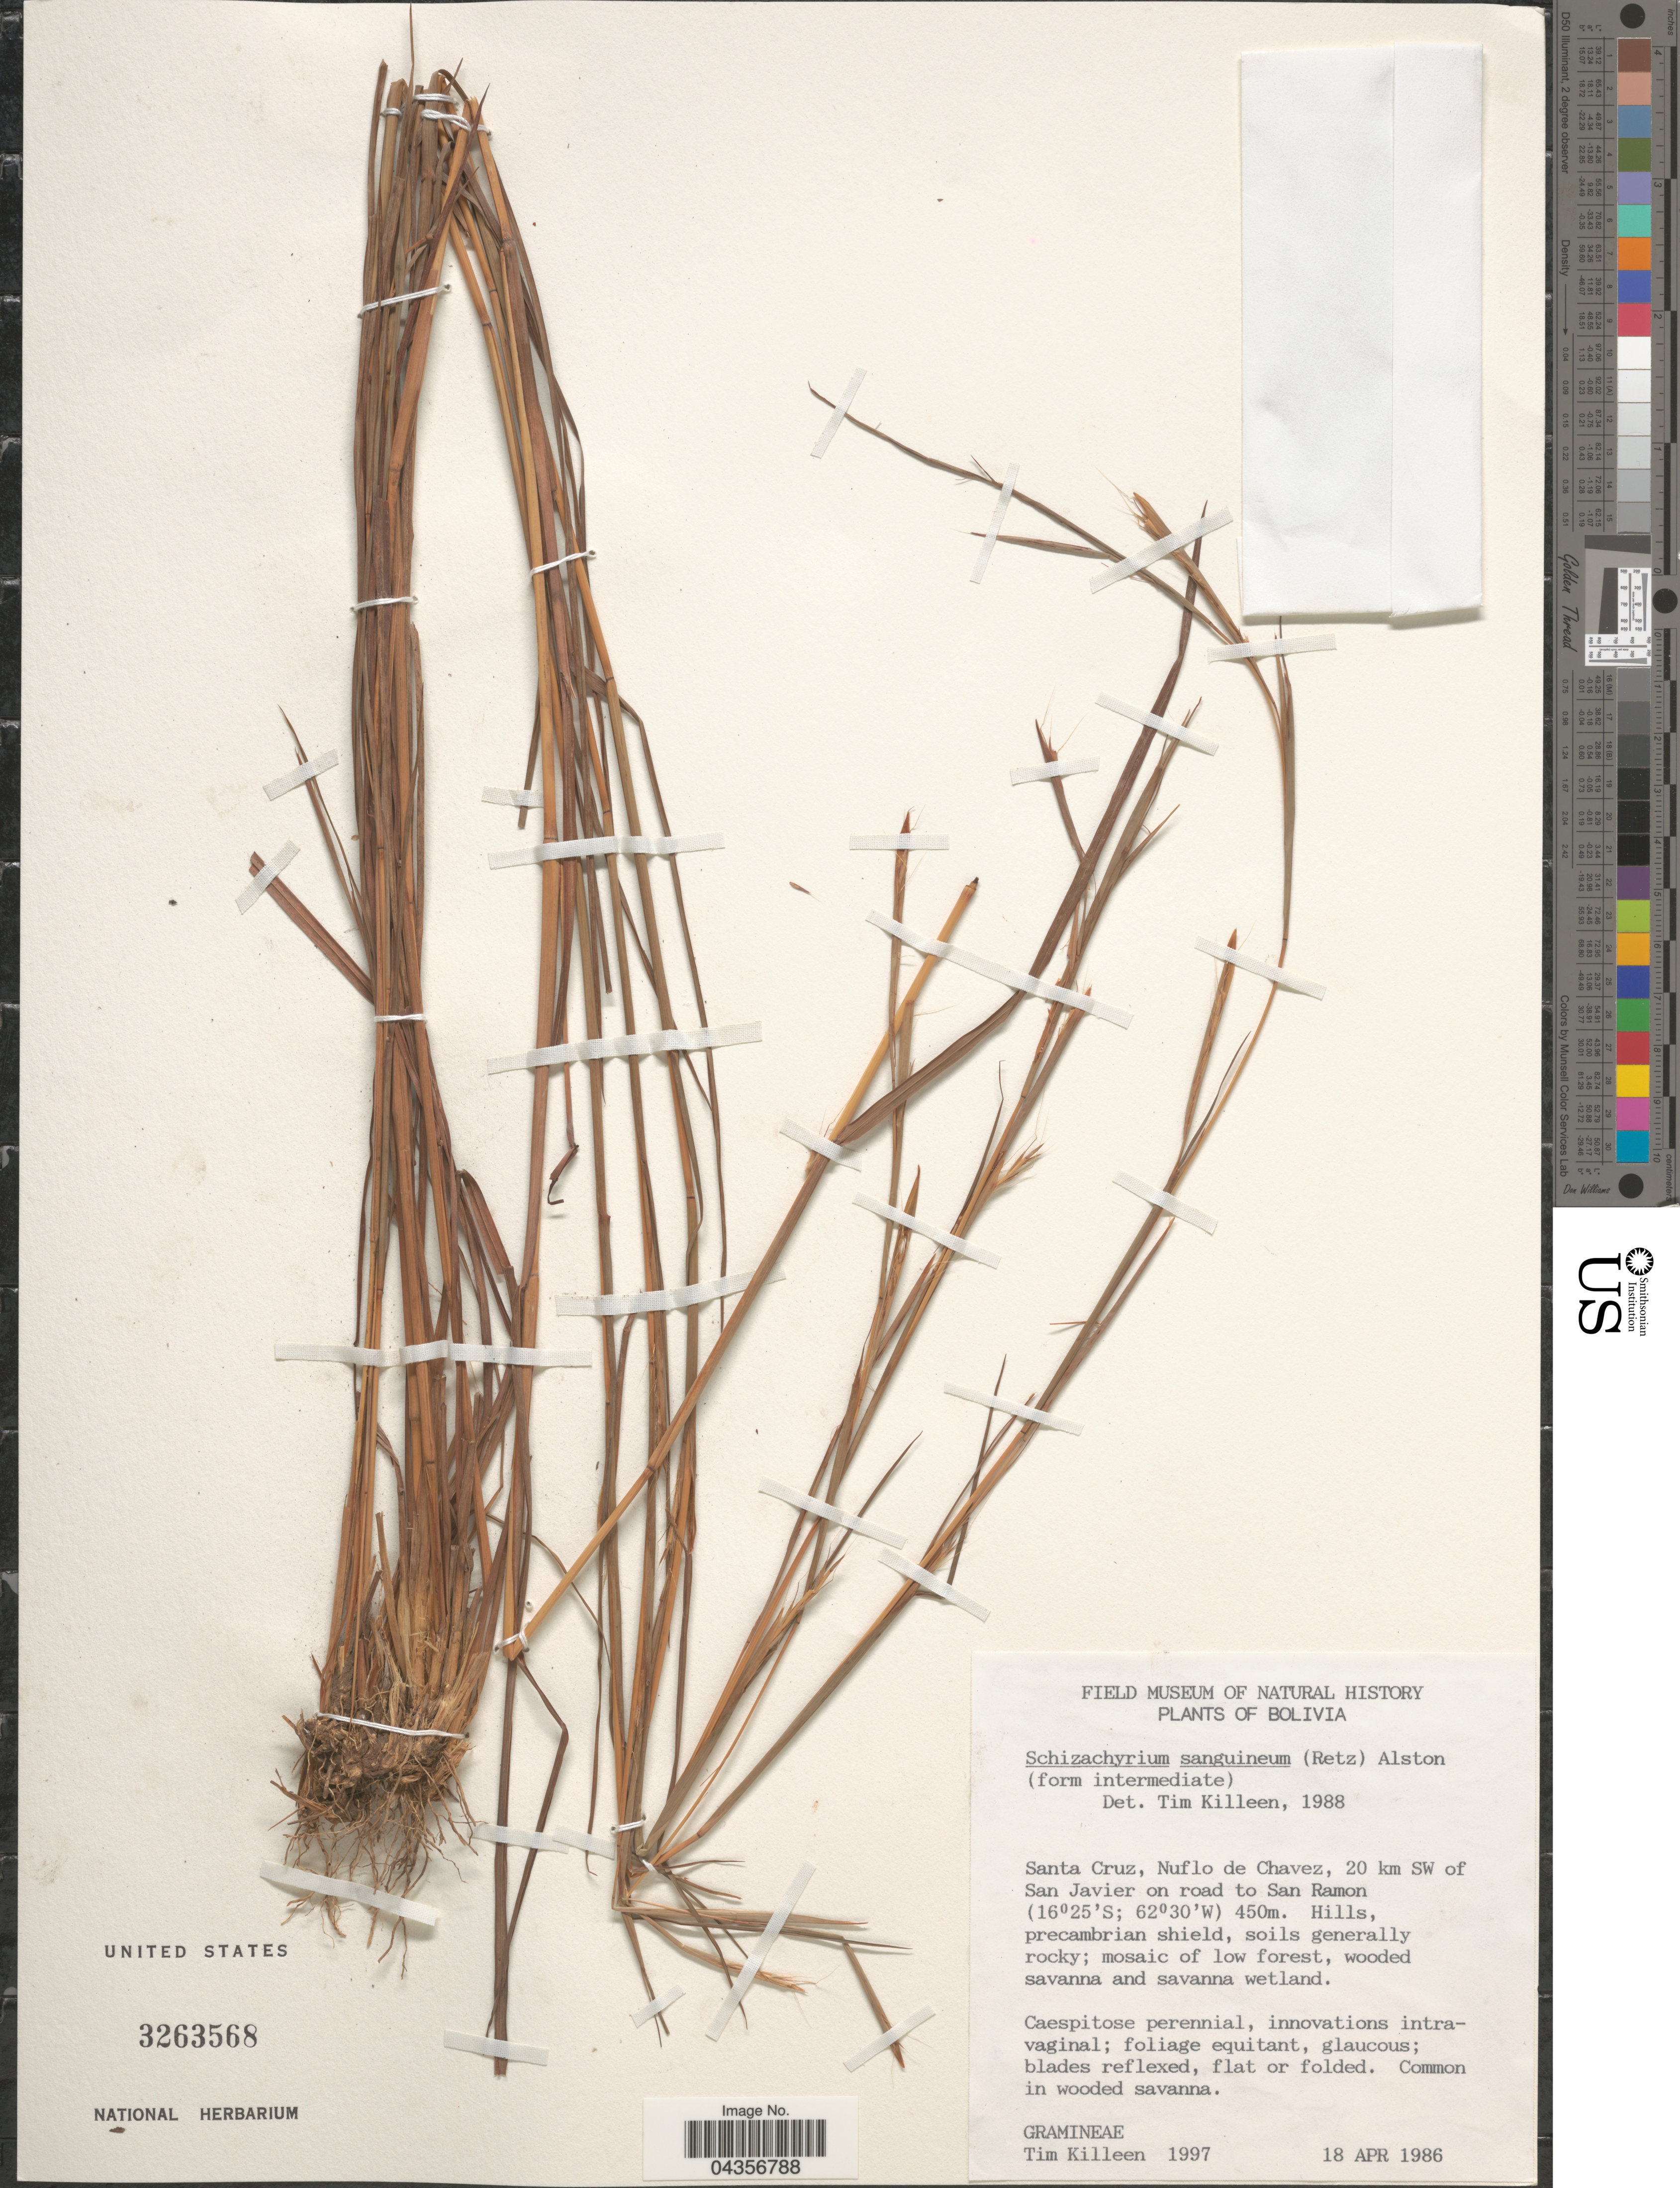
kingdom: Plantae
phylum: Tracheophyta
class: Liliopsida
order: Poales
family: Poaceae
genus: Schizachyrium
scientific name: Schizachyrium sanguineum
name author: (Retz.) Alston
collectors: T. J. Killeen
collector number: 1997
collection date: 1986-04-18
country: Bolivia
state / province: Santa Cruz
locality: Santa Cruz, Nuflo de Chavez, 20 km SW of San Javier on road to San Ramon.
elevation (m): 450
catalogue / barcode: US 3263568